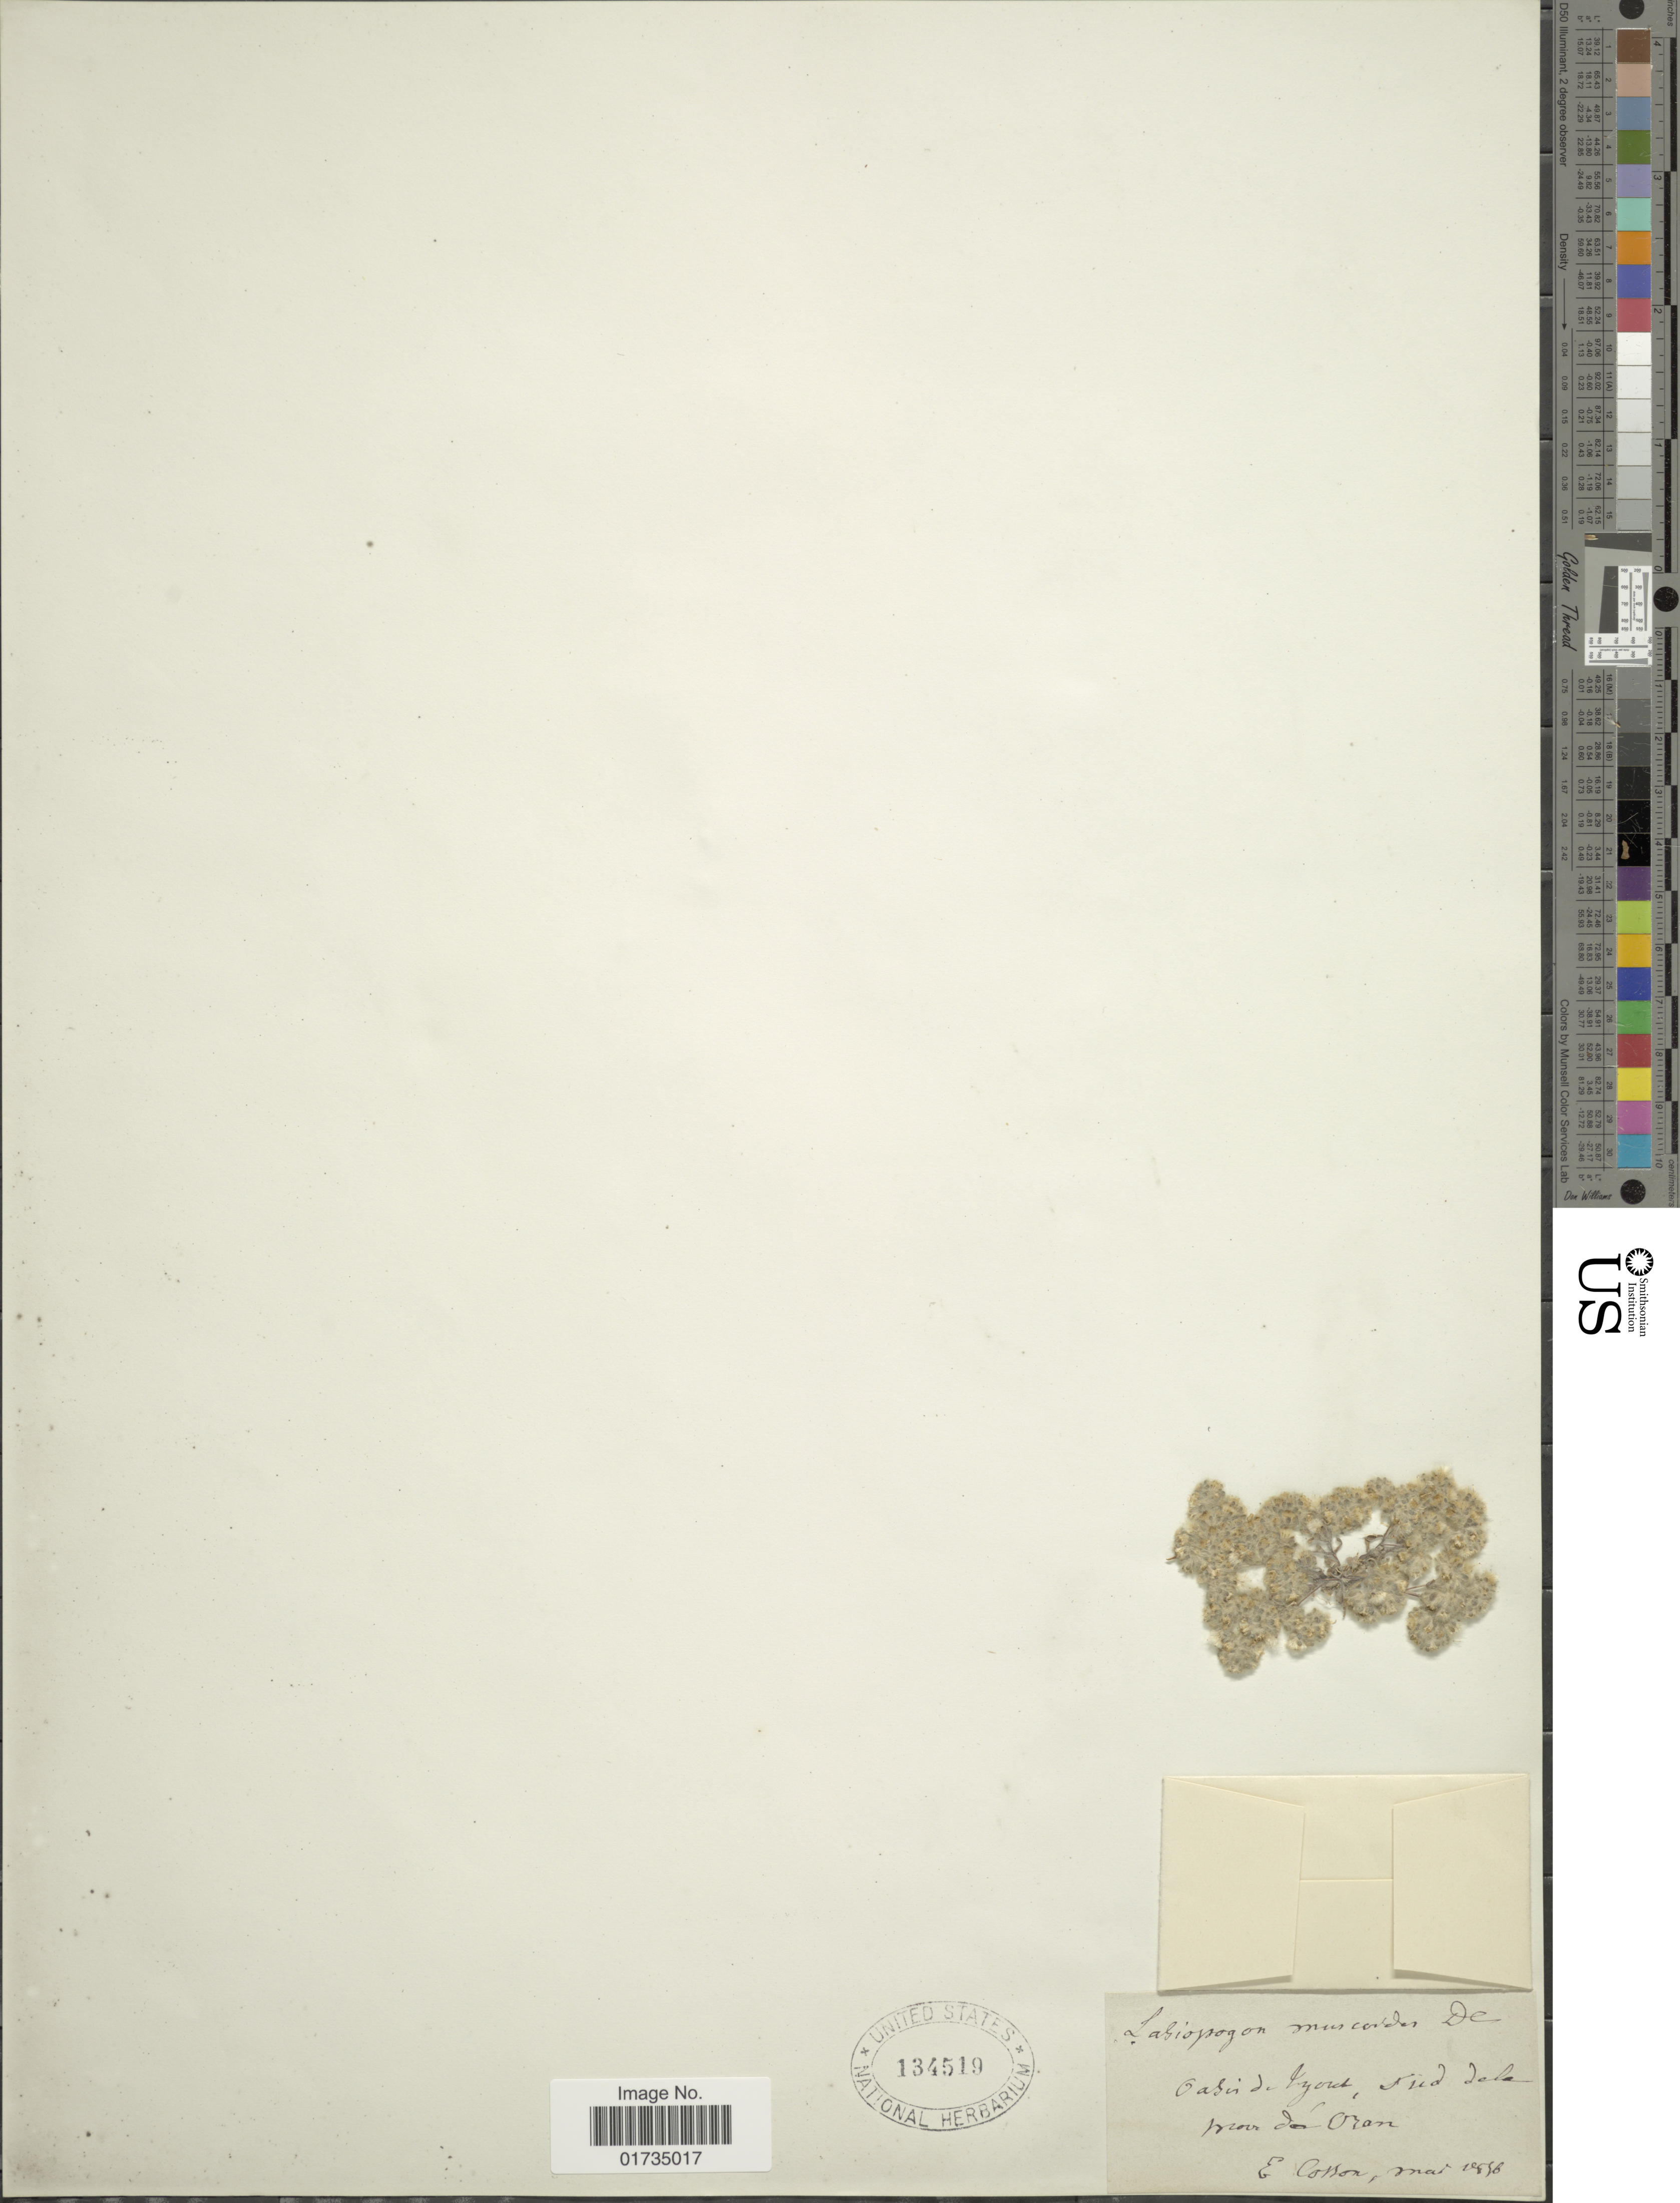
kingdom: Plantae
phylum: Tracheophyta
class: Magnoliopsida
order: Asterales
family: Asteraceae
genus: Lasiopogon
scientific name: Lasiopogon muscoides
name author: (Desf.) DC.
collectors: E. Cotton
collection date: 1858-03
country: Algeria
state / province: Oran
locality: Oasis de Tyout, Sud de la prov. de Oran.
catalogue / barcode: US 134519